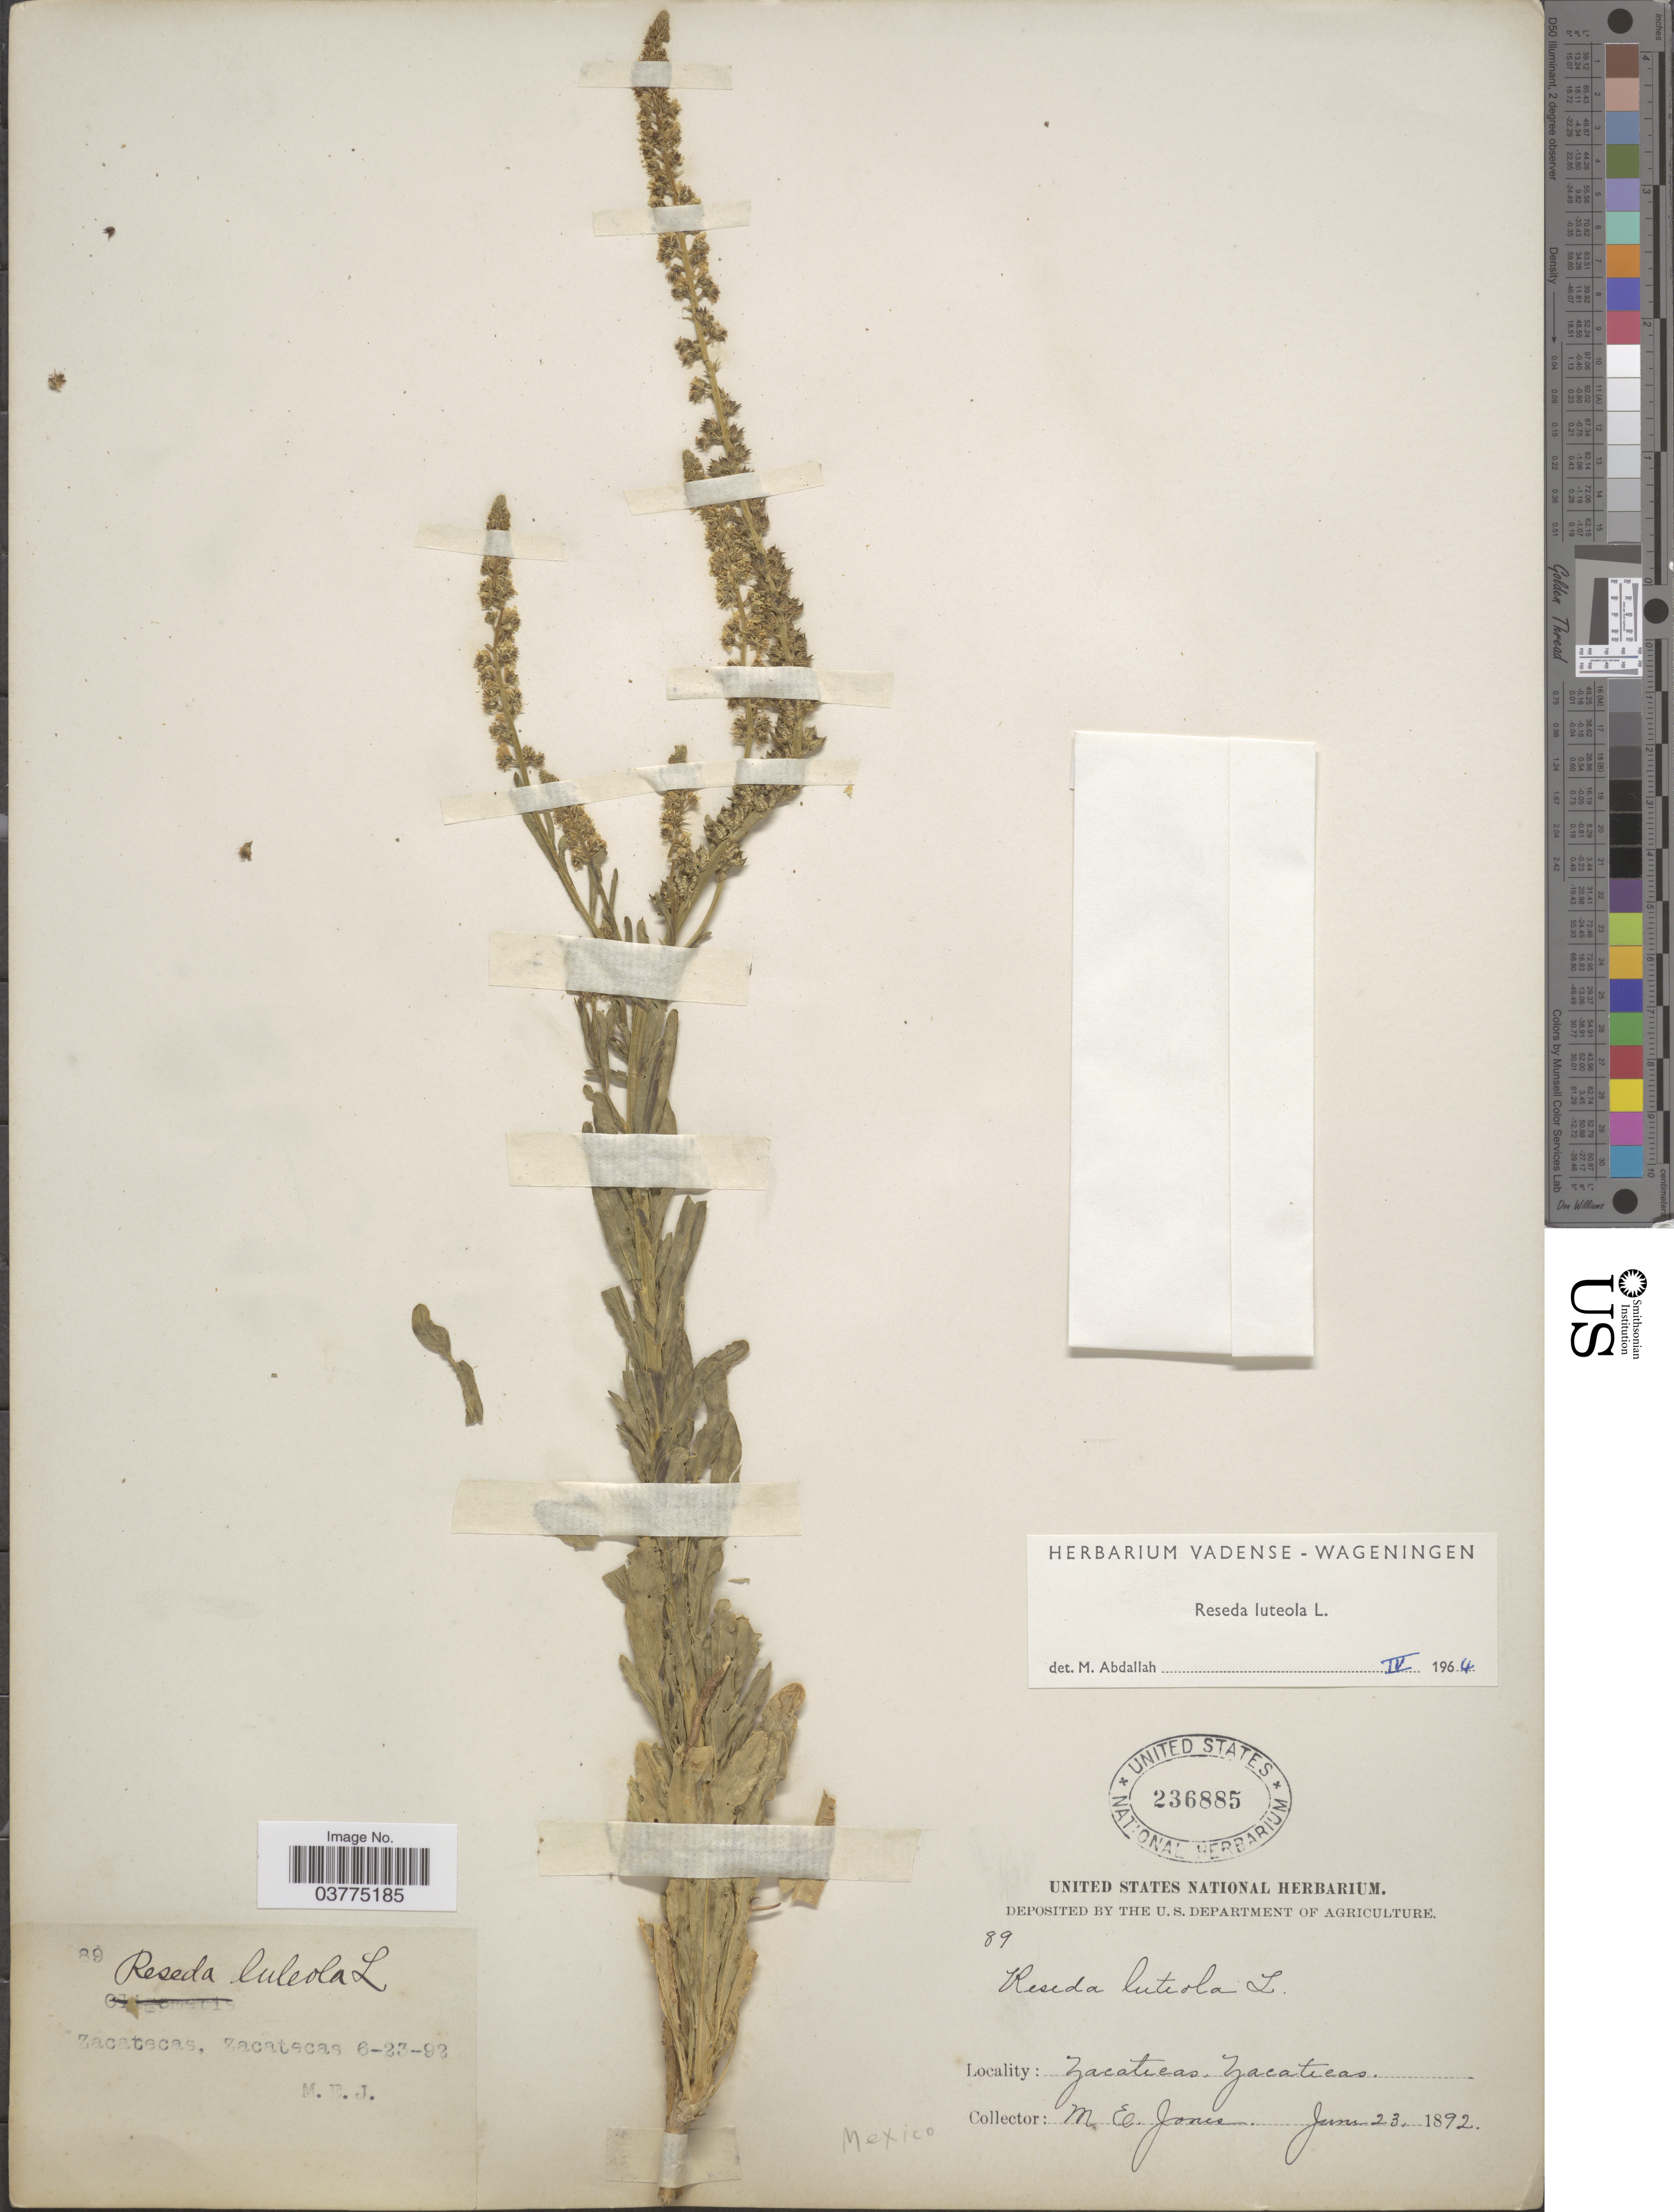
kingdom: Plantae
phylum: Tracheophyta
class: Magnoliopsida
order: Brassicales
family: Resedaceae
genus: Reseda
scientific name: Reseda luteola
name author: L.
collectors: M. E. Jones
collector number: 89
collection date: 1892-06-23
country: Mexico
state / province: Zacatecas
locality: Zacatecas, Zacatecas.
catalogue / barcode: US 236885